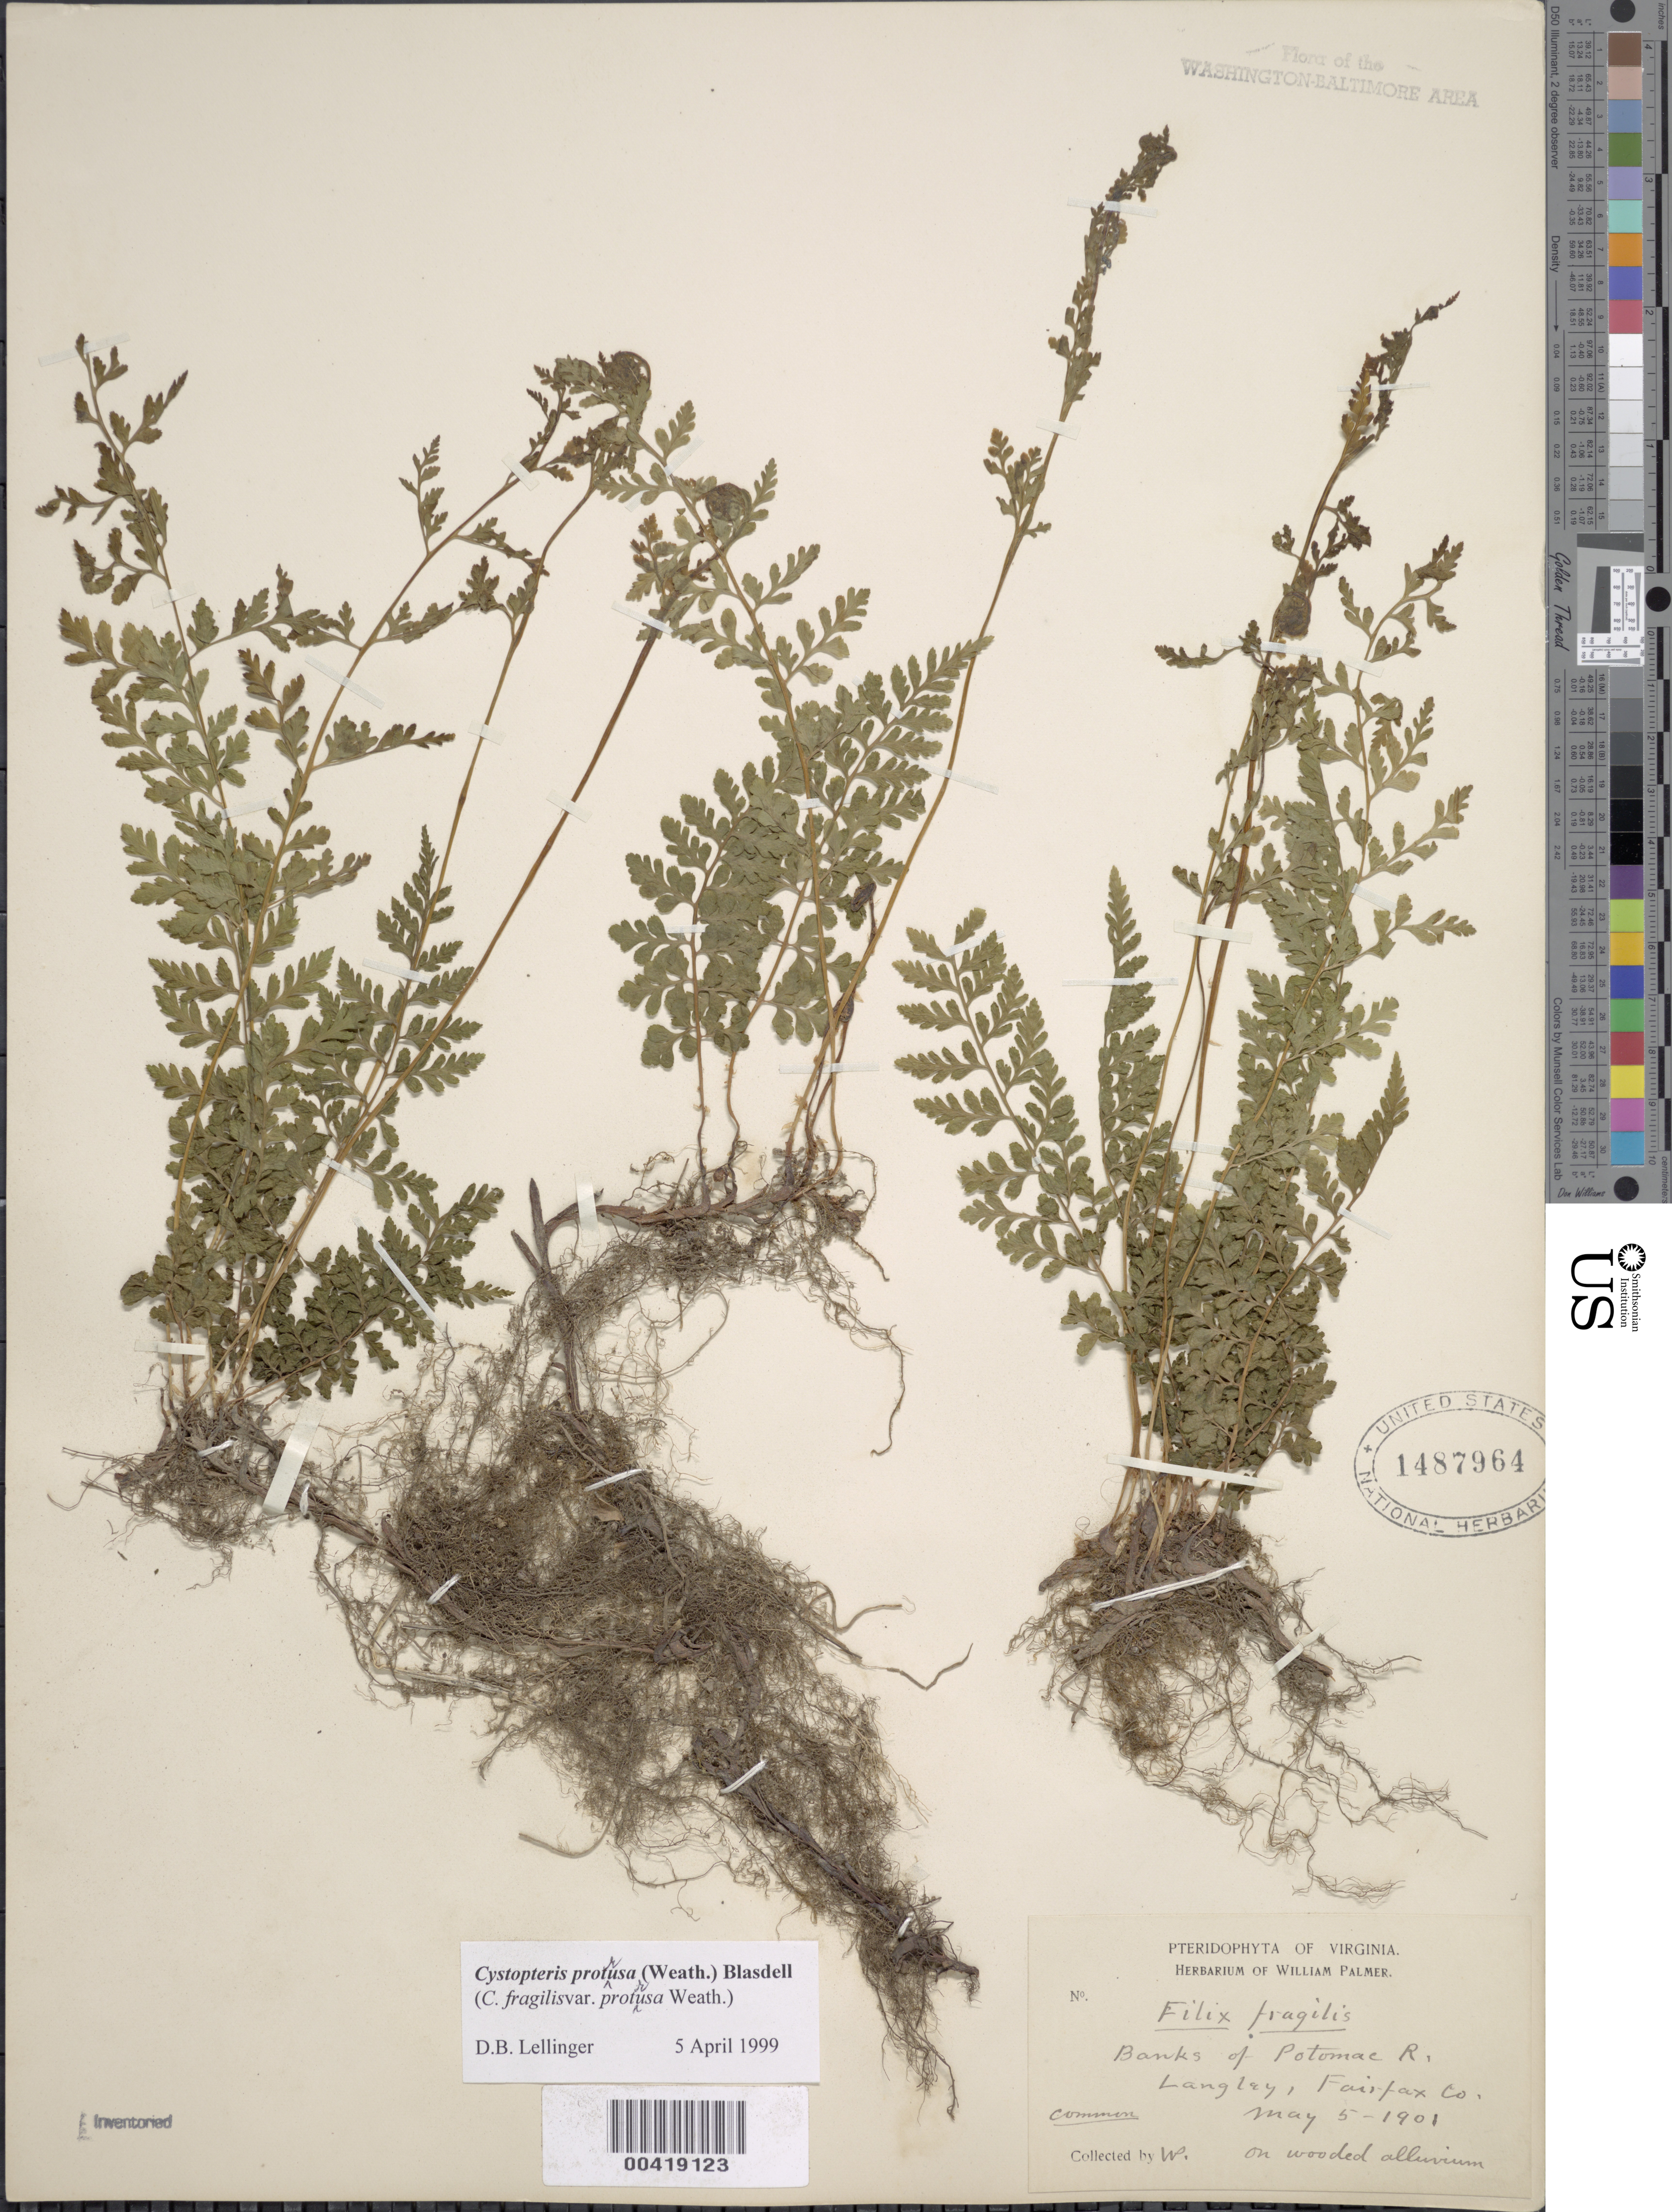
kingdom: Plantae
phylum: Tracheophyta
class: Polypodiopsida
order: Polypodiales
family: Cystopteridaceae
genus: Cystopteris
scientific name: Cystopteris utahensis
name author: Windham & Haufler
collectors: W. Palmer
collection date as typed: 05 May 1901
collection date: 1901-05-05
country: United States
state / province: Virginia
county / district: Fairfax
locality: Potomac River bank, Langley C. and O. Canal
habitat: On wooded alluvium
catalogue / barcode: US 1487964